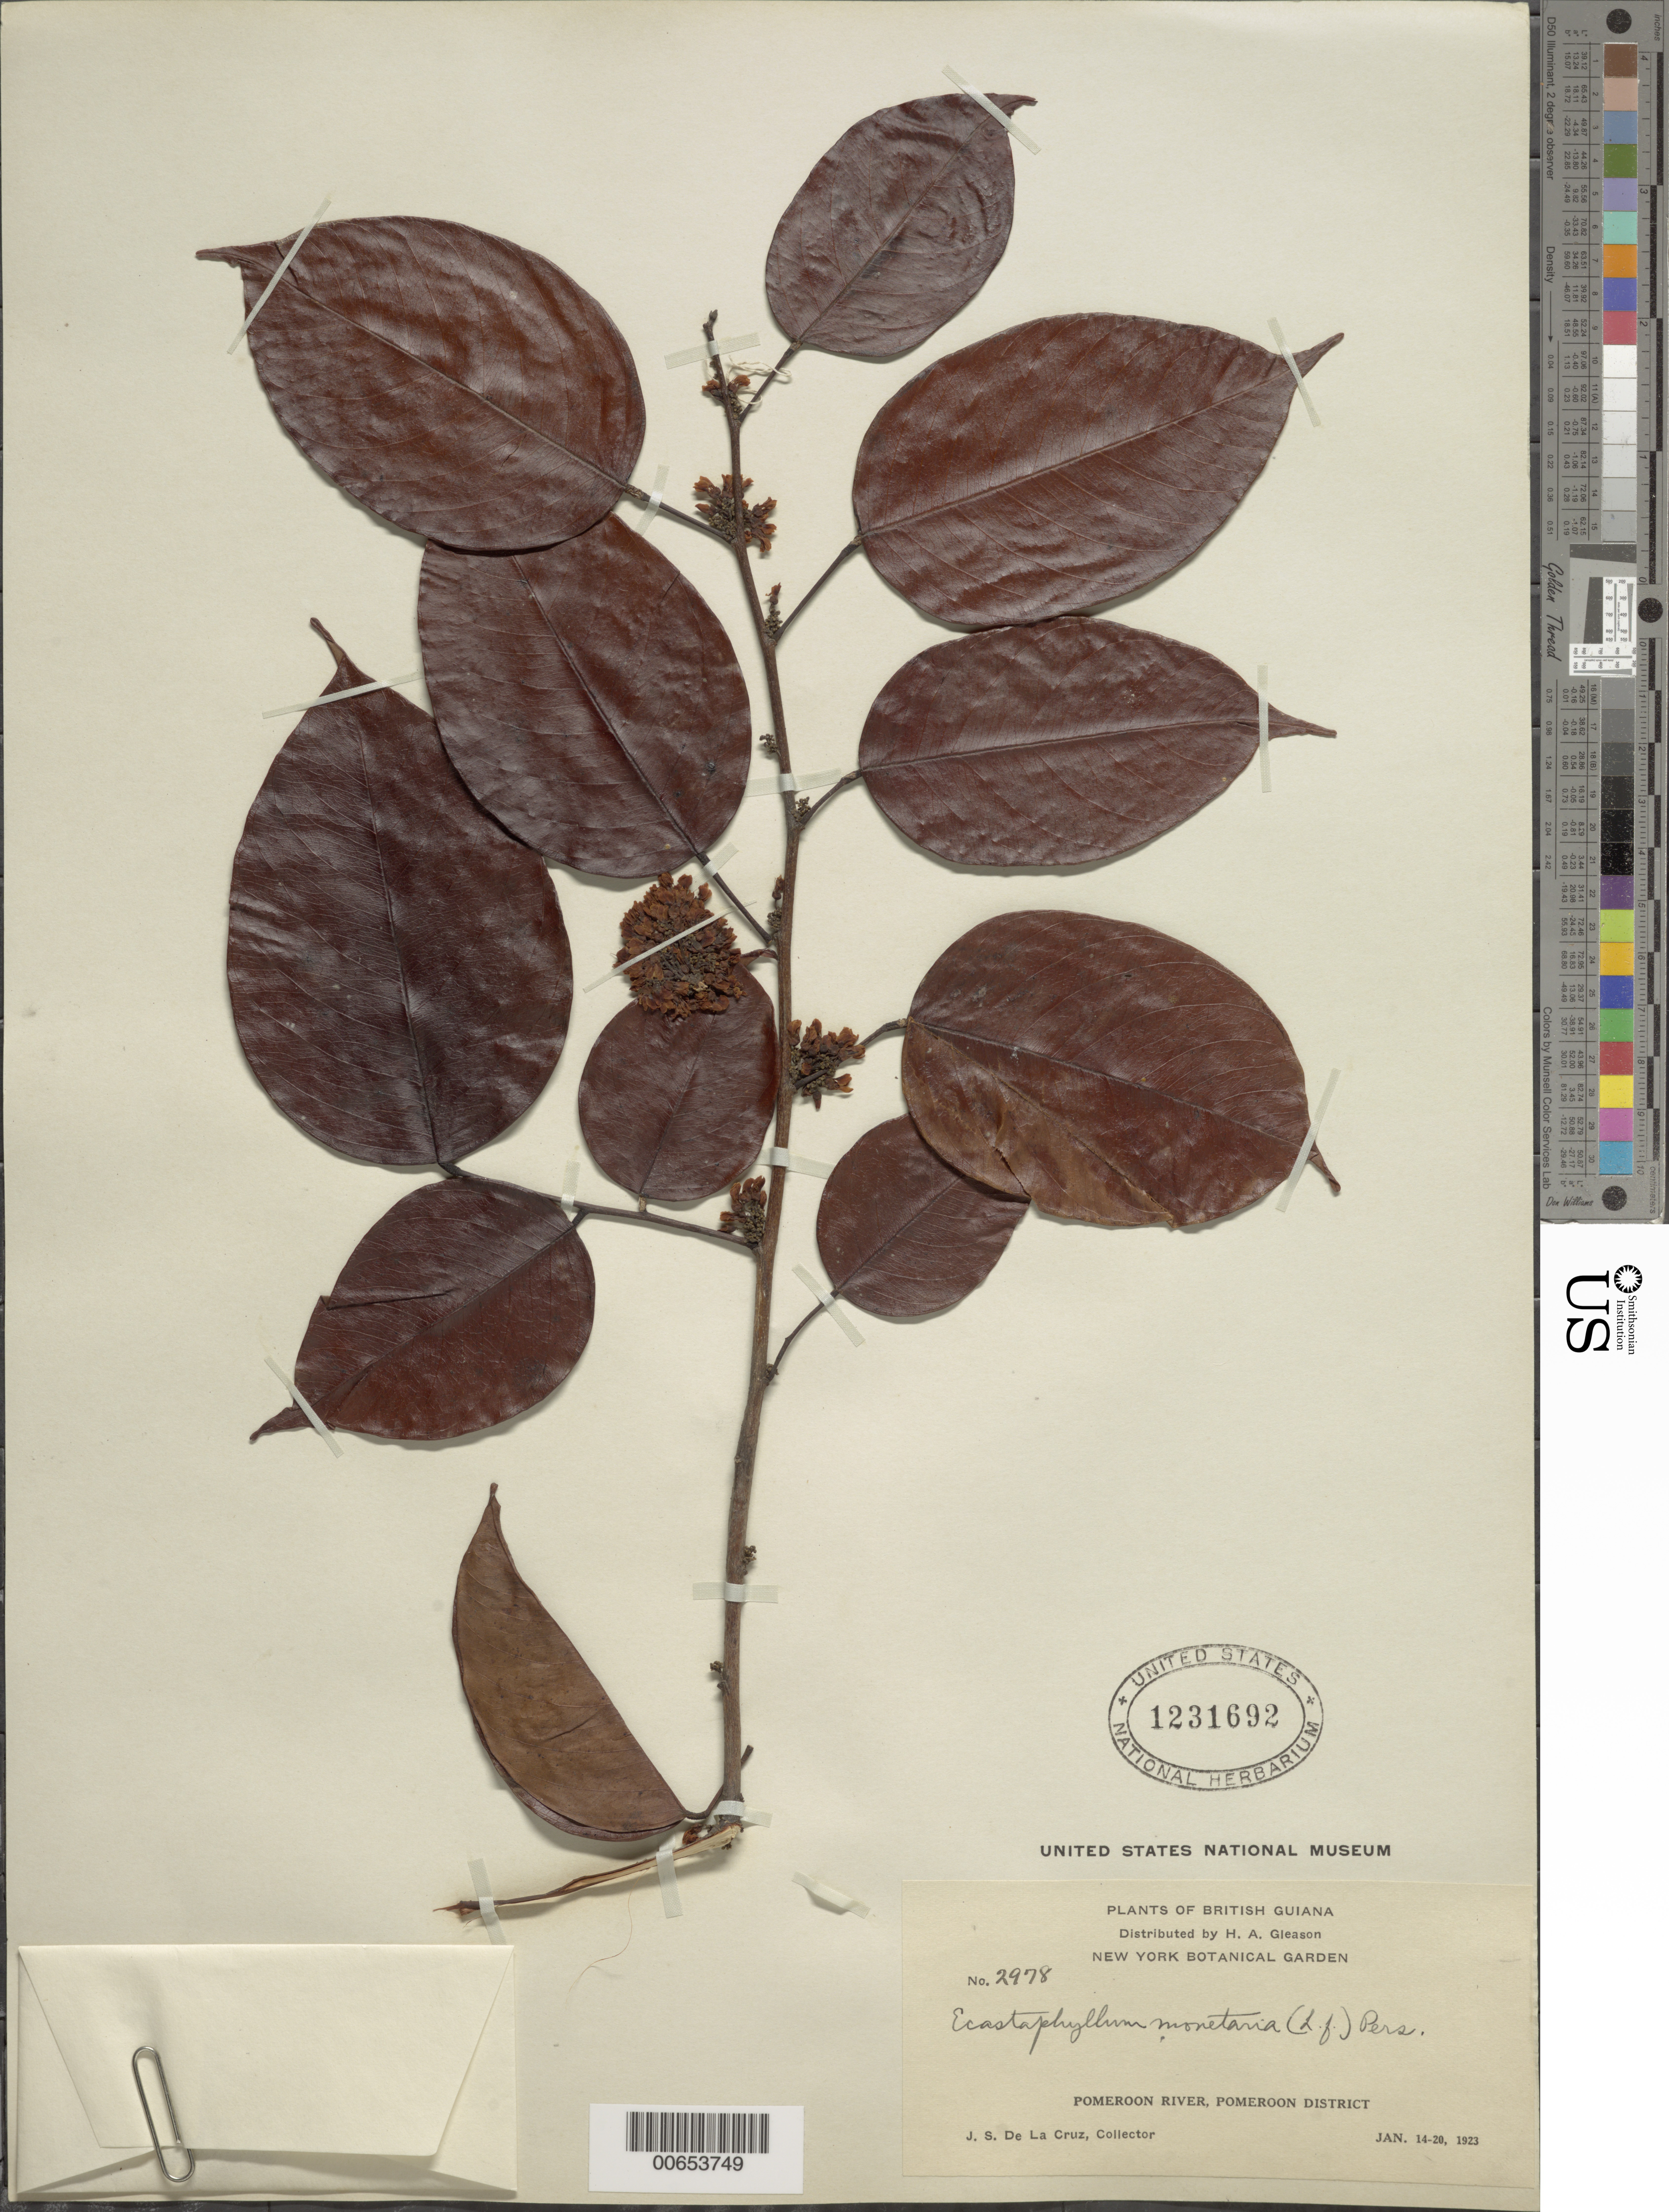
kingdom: Plantae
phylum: Tracheophyta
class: Magnoliopsida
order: Fabales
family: Fabaceae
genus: Dalbergia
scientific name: Dalbergia monetaria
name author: L. f.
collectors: J. S. de la Cruz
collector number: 2978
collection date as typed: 14-Jan-23 to 20-Jan-23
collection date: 1923-01-14/1923-01-20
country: Guyana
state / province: Pomeroon-Supenaam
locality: Pomeroon R.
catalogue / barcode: US 1231692